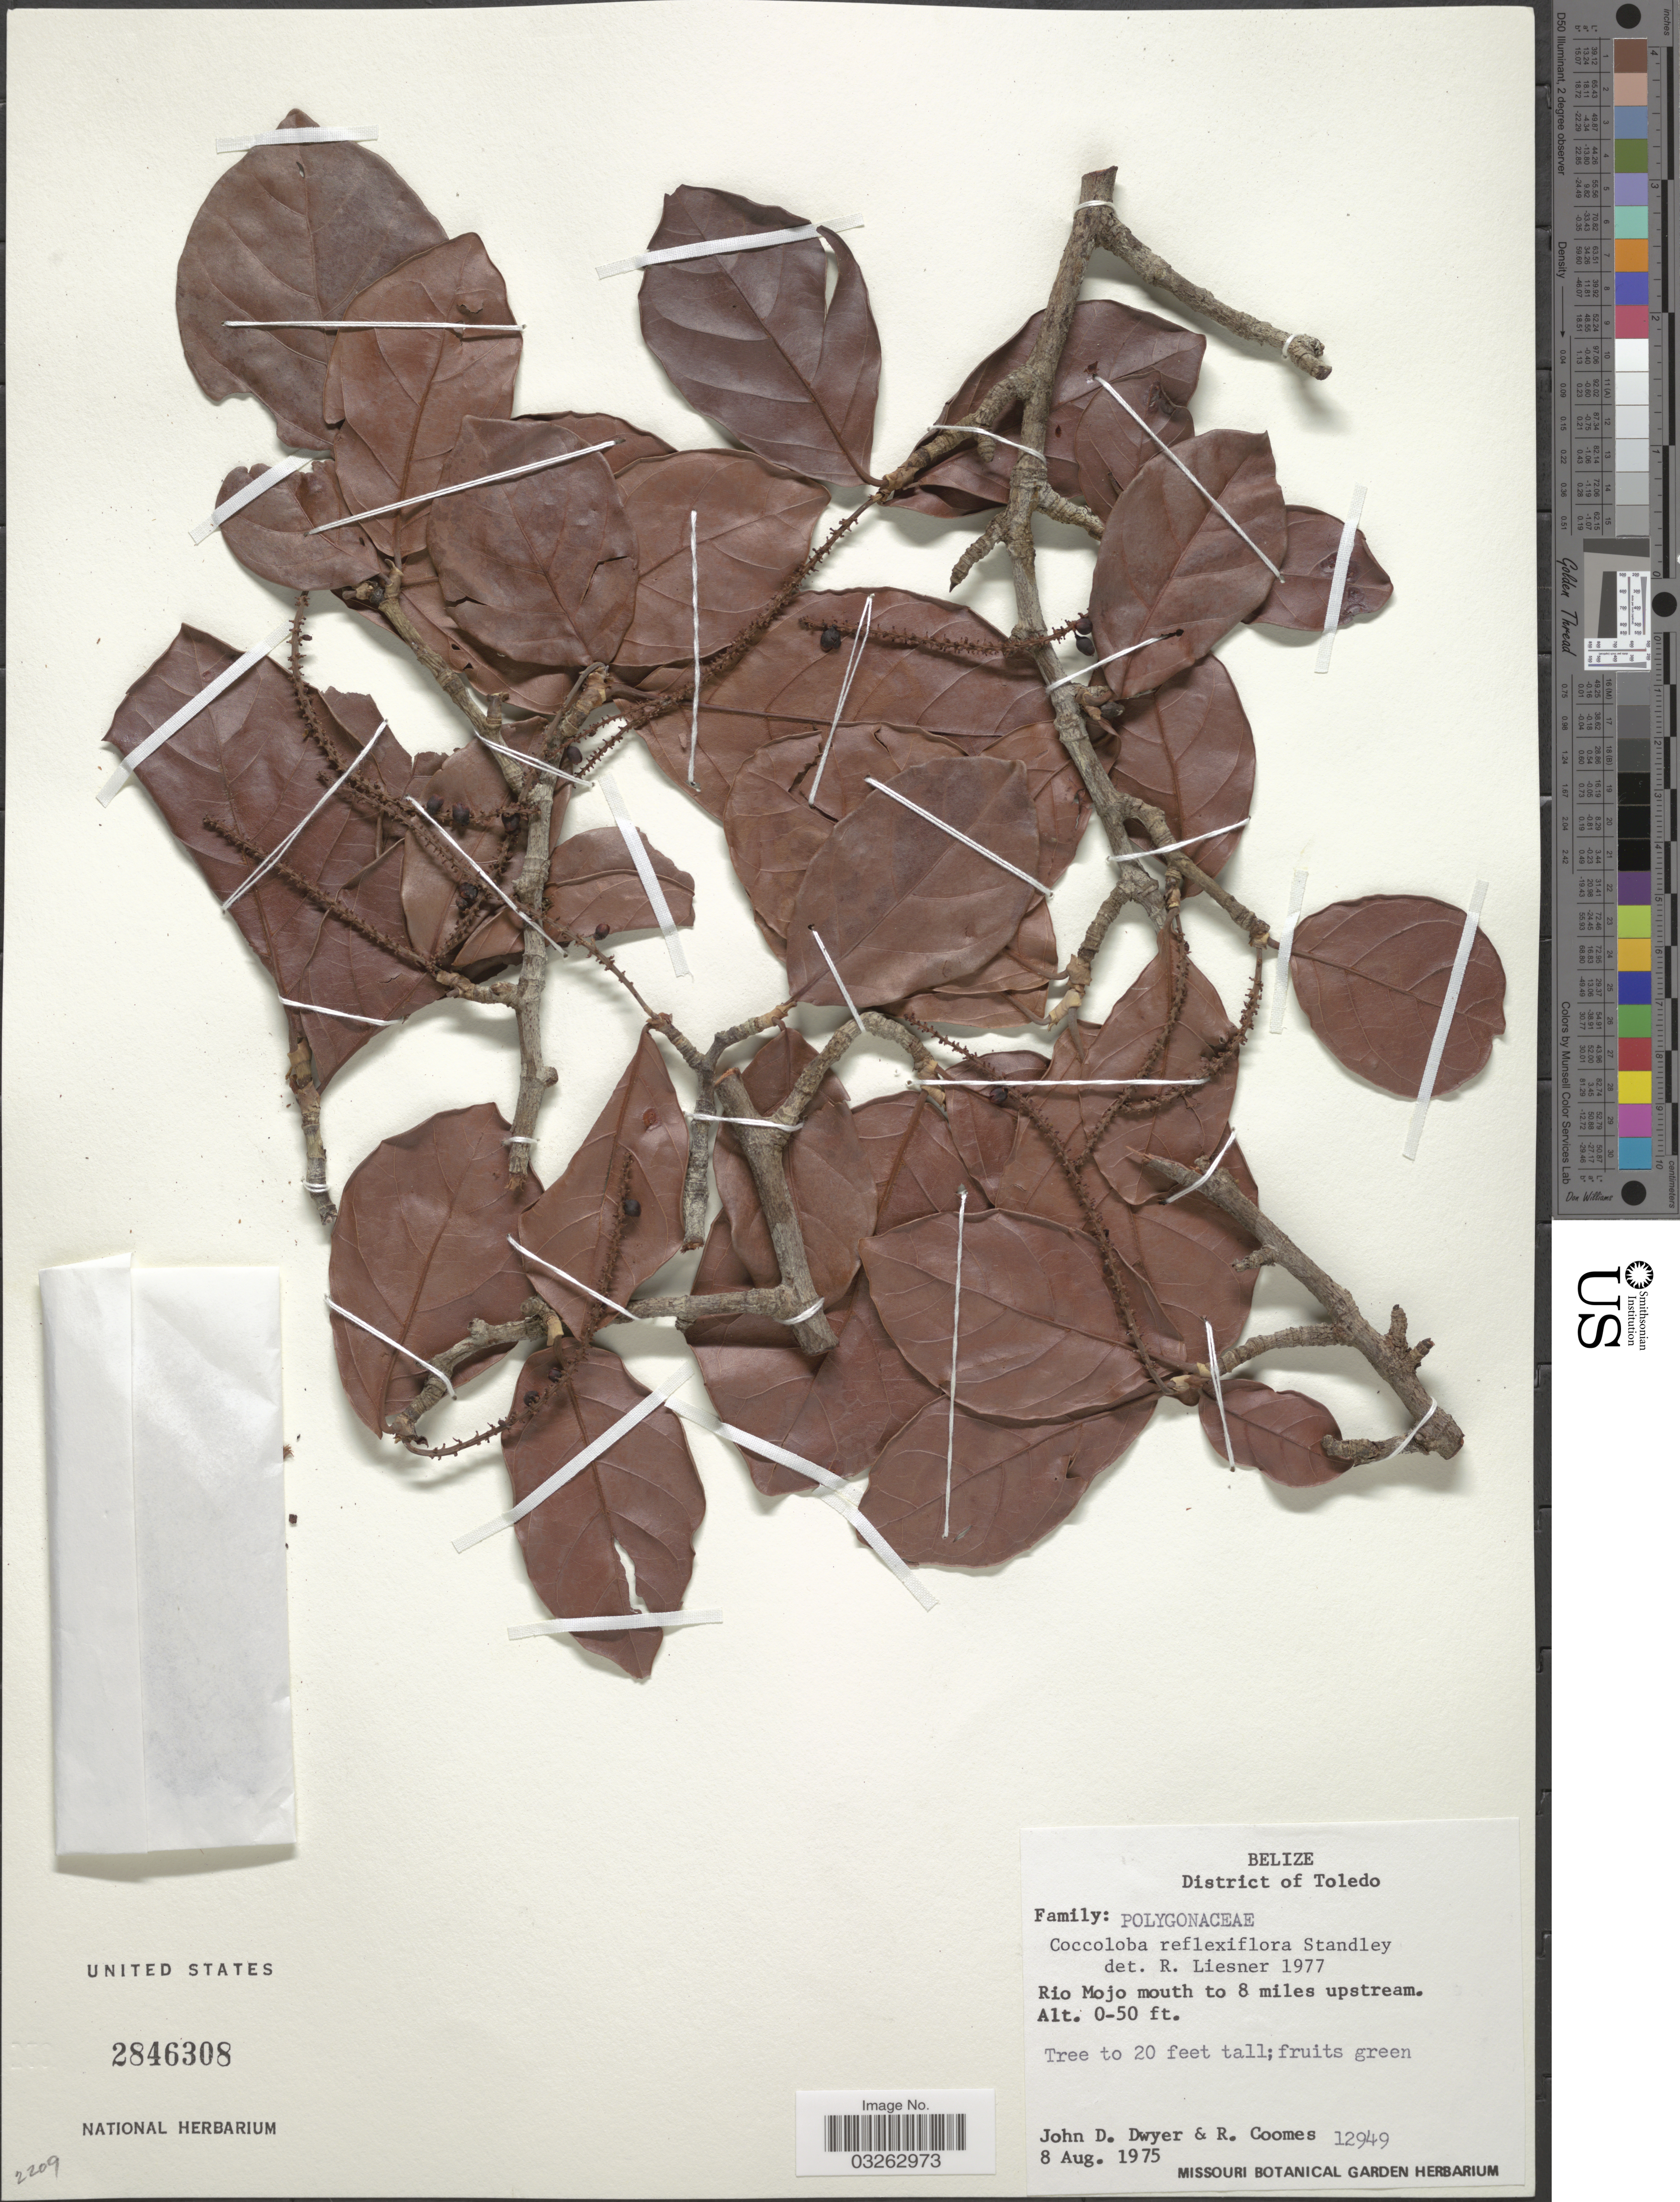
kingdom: Plantae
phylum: Tracheophyta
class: Magnoliopsida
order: Caryophyllales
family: Polygonaceae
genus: Coccoloba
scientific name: Coccoloba reflexiflora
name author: Standl.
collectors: J. D. Dwyer & R. Coomes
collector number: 12949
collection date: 1975-08-08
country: Belize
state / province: Toledo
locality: District of Toledo. Rio Mojo mouth to 8 miles upestream.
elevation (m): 0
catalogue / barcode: US 2846308